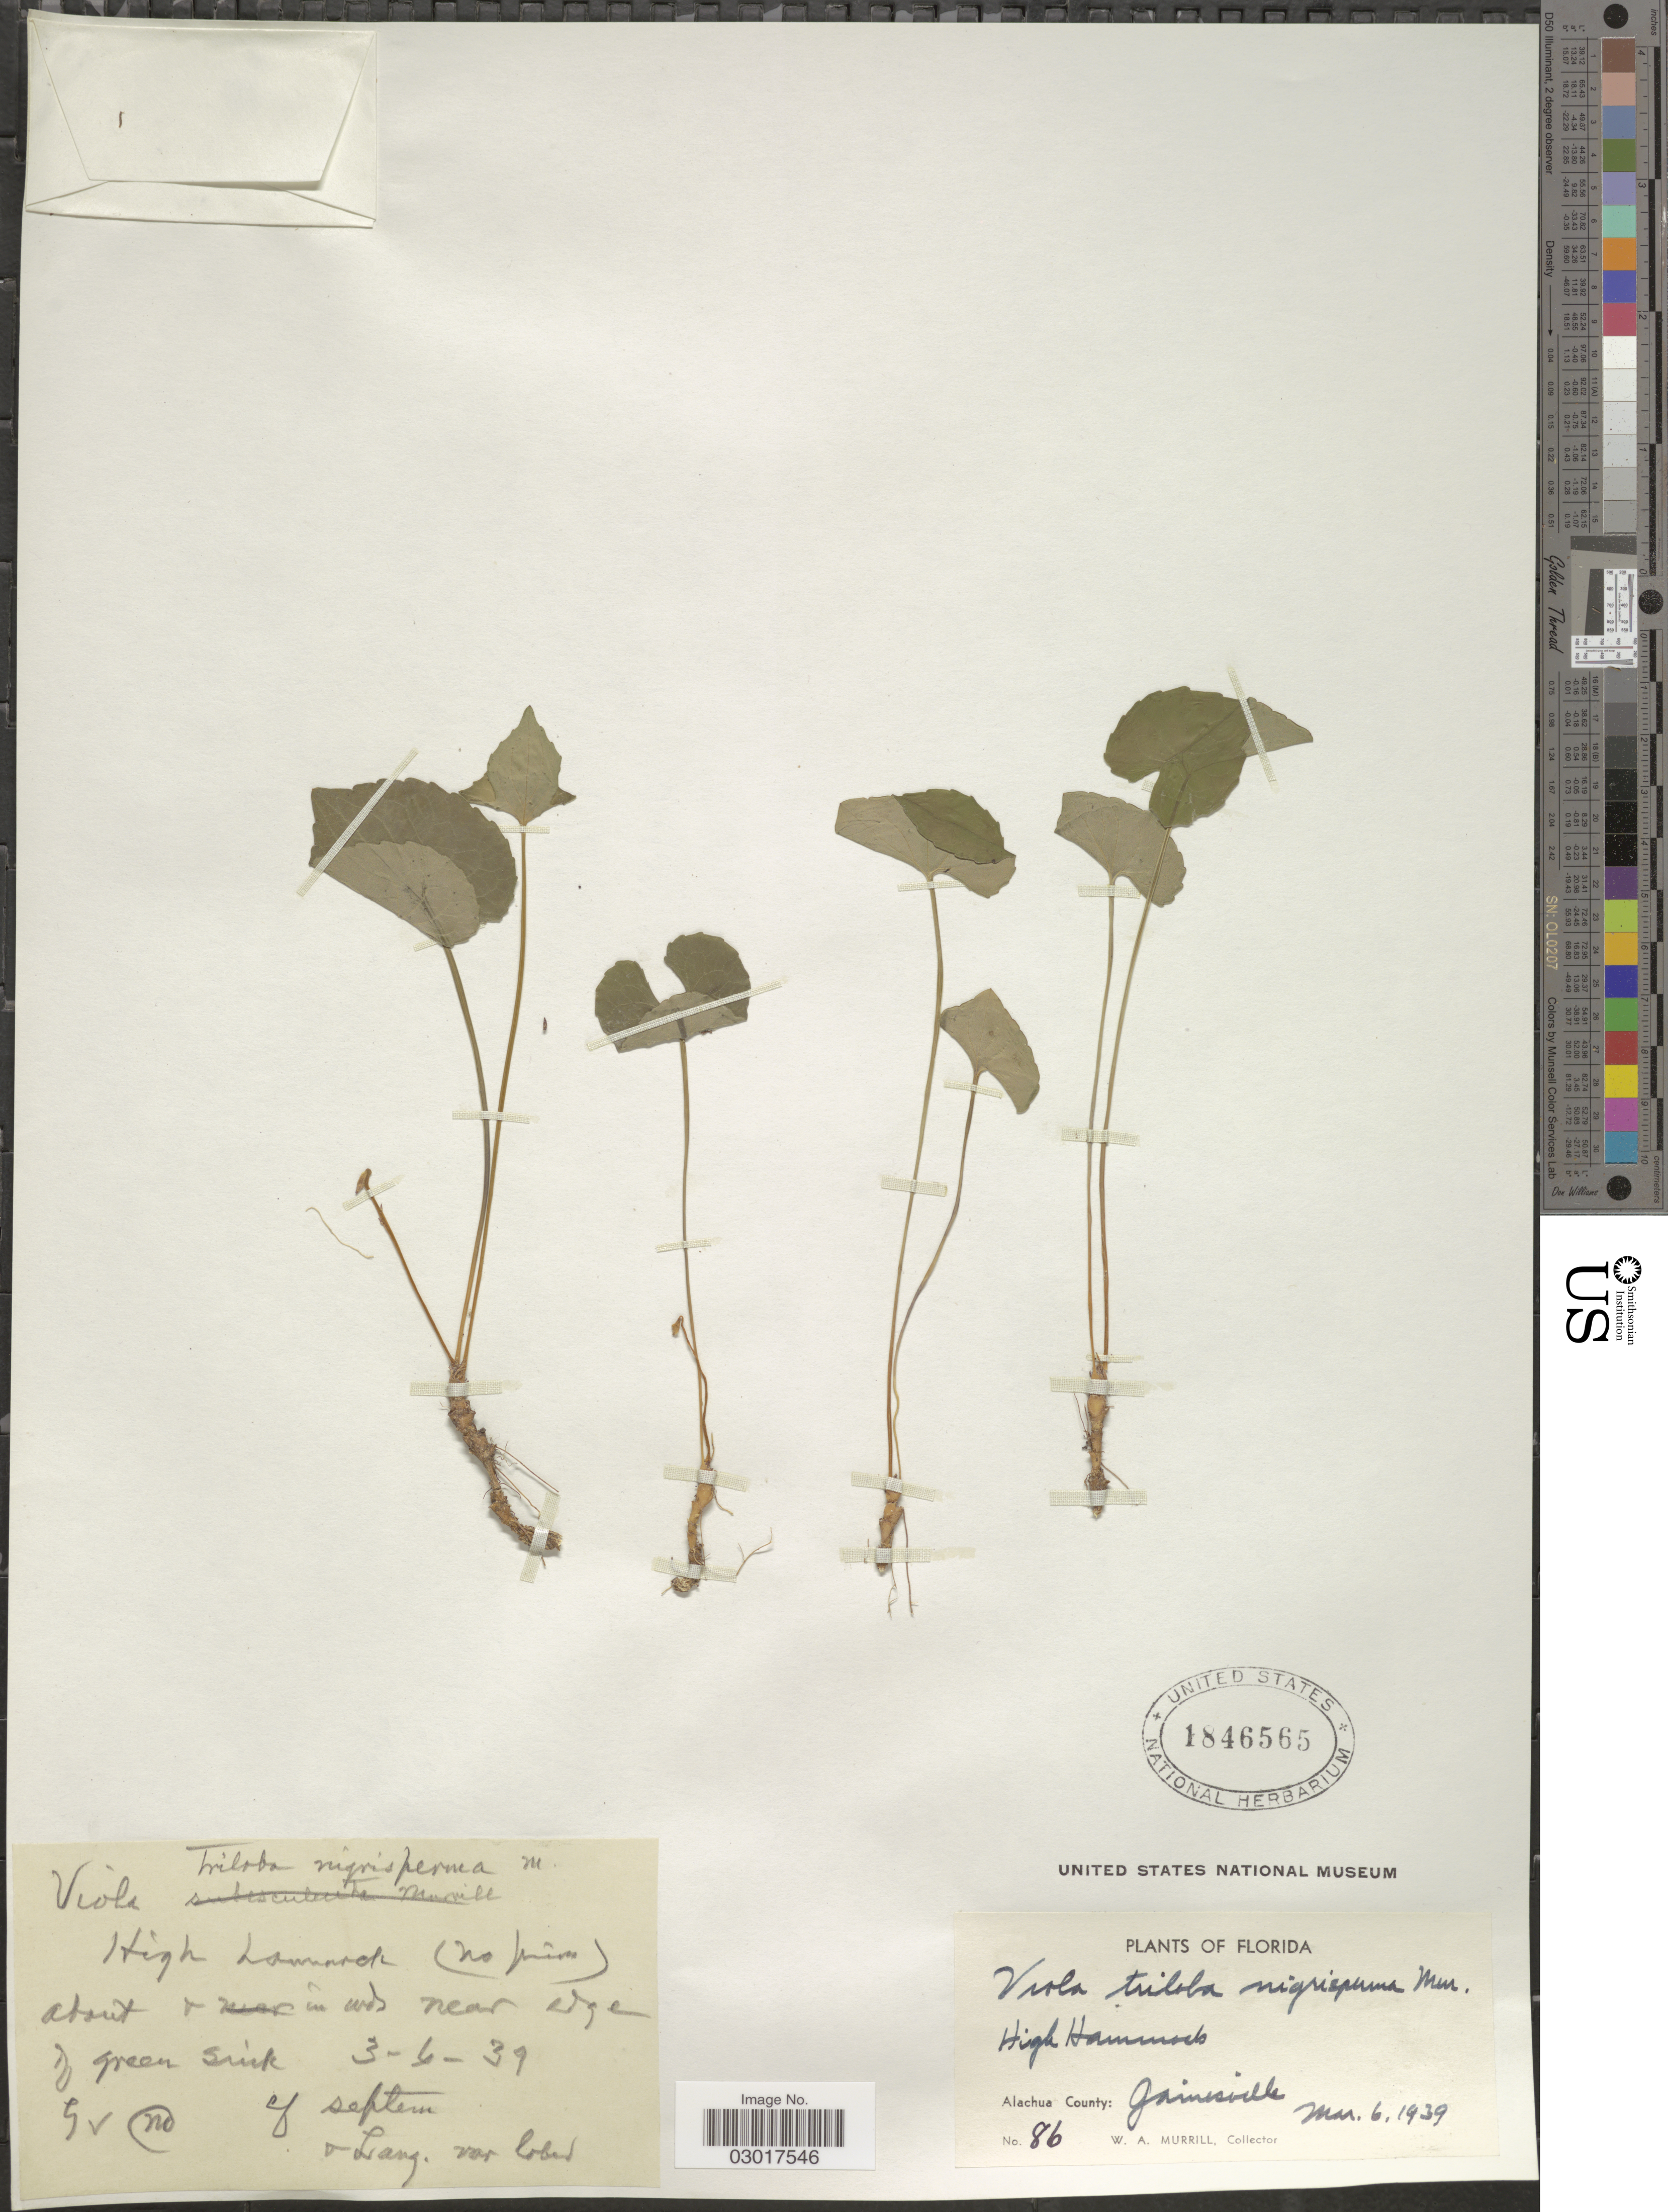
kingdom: Plantae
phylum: Tracheophyta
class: Magnoliopsida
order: Malpighiales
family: Violaceae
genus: Viola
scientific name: Viola triloba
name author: Schwein.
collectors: W. A. Murrill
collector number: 86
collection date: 1939-03-06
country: United States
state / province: Florida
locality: High Hammock. Alachua County: Gainesville.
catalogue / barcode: US 1846565